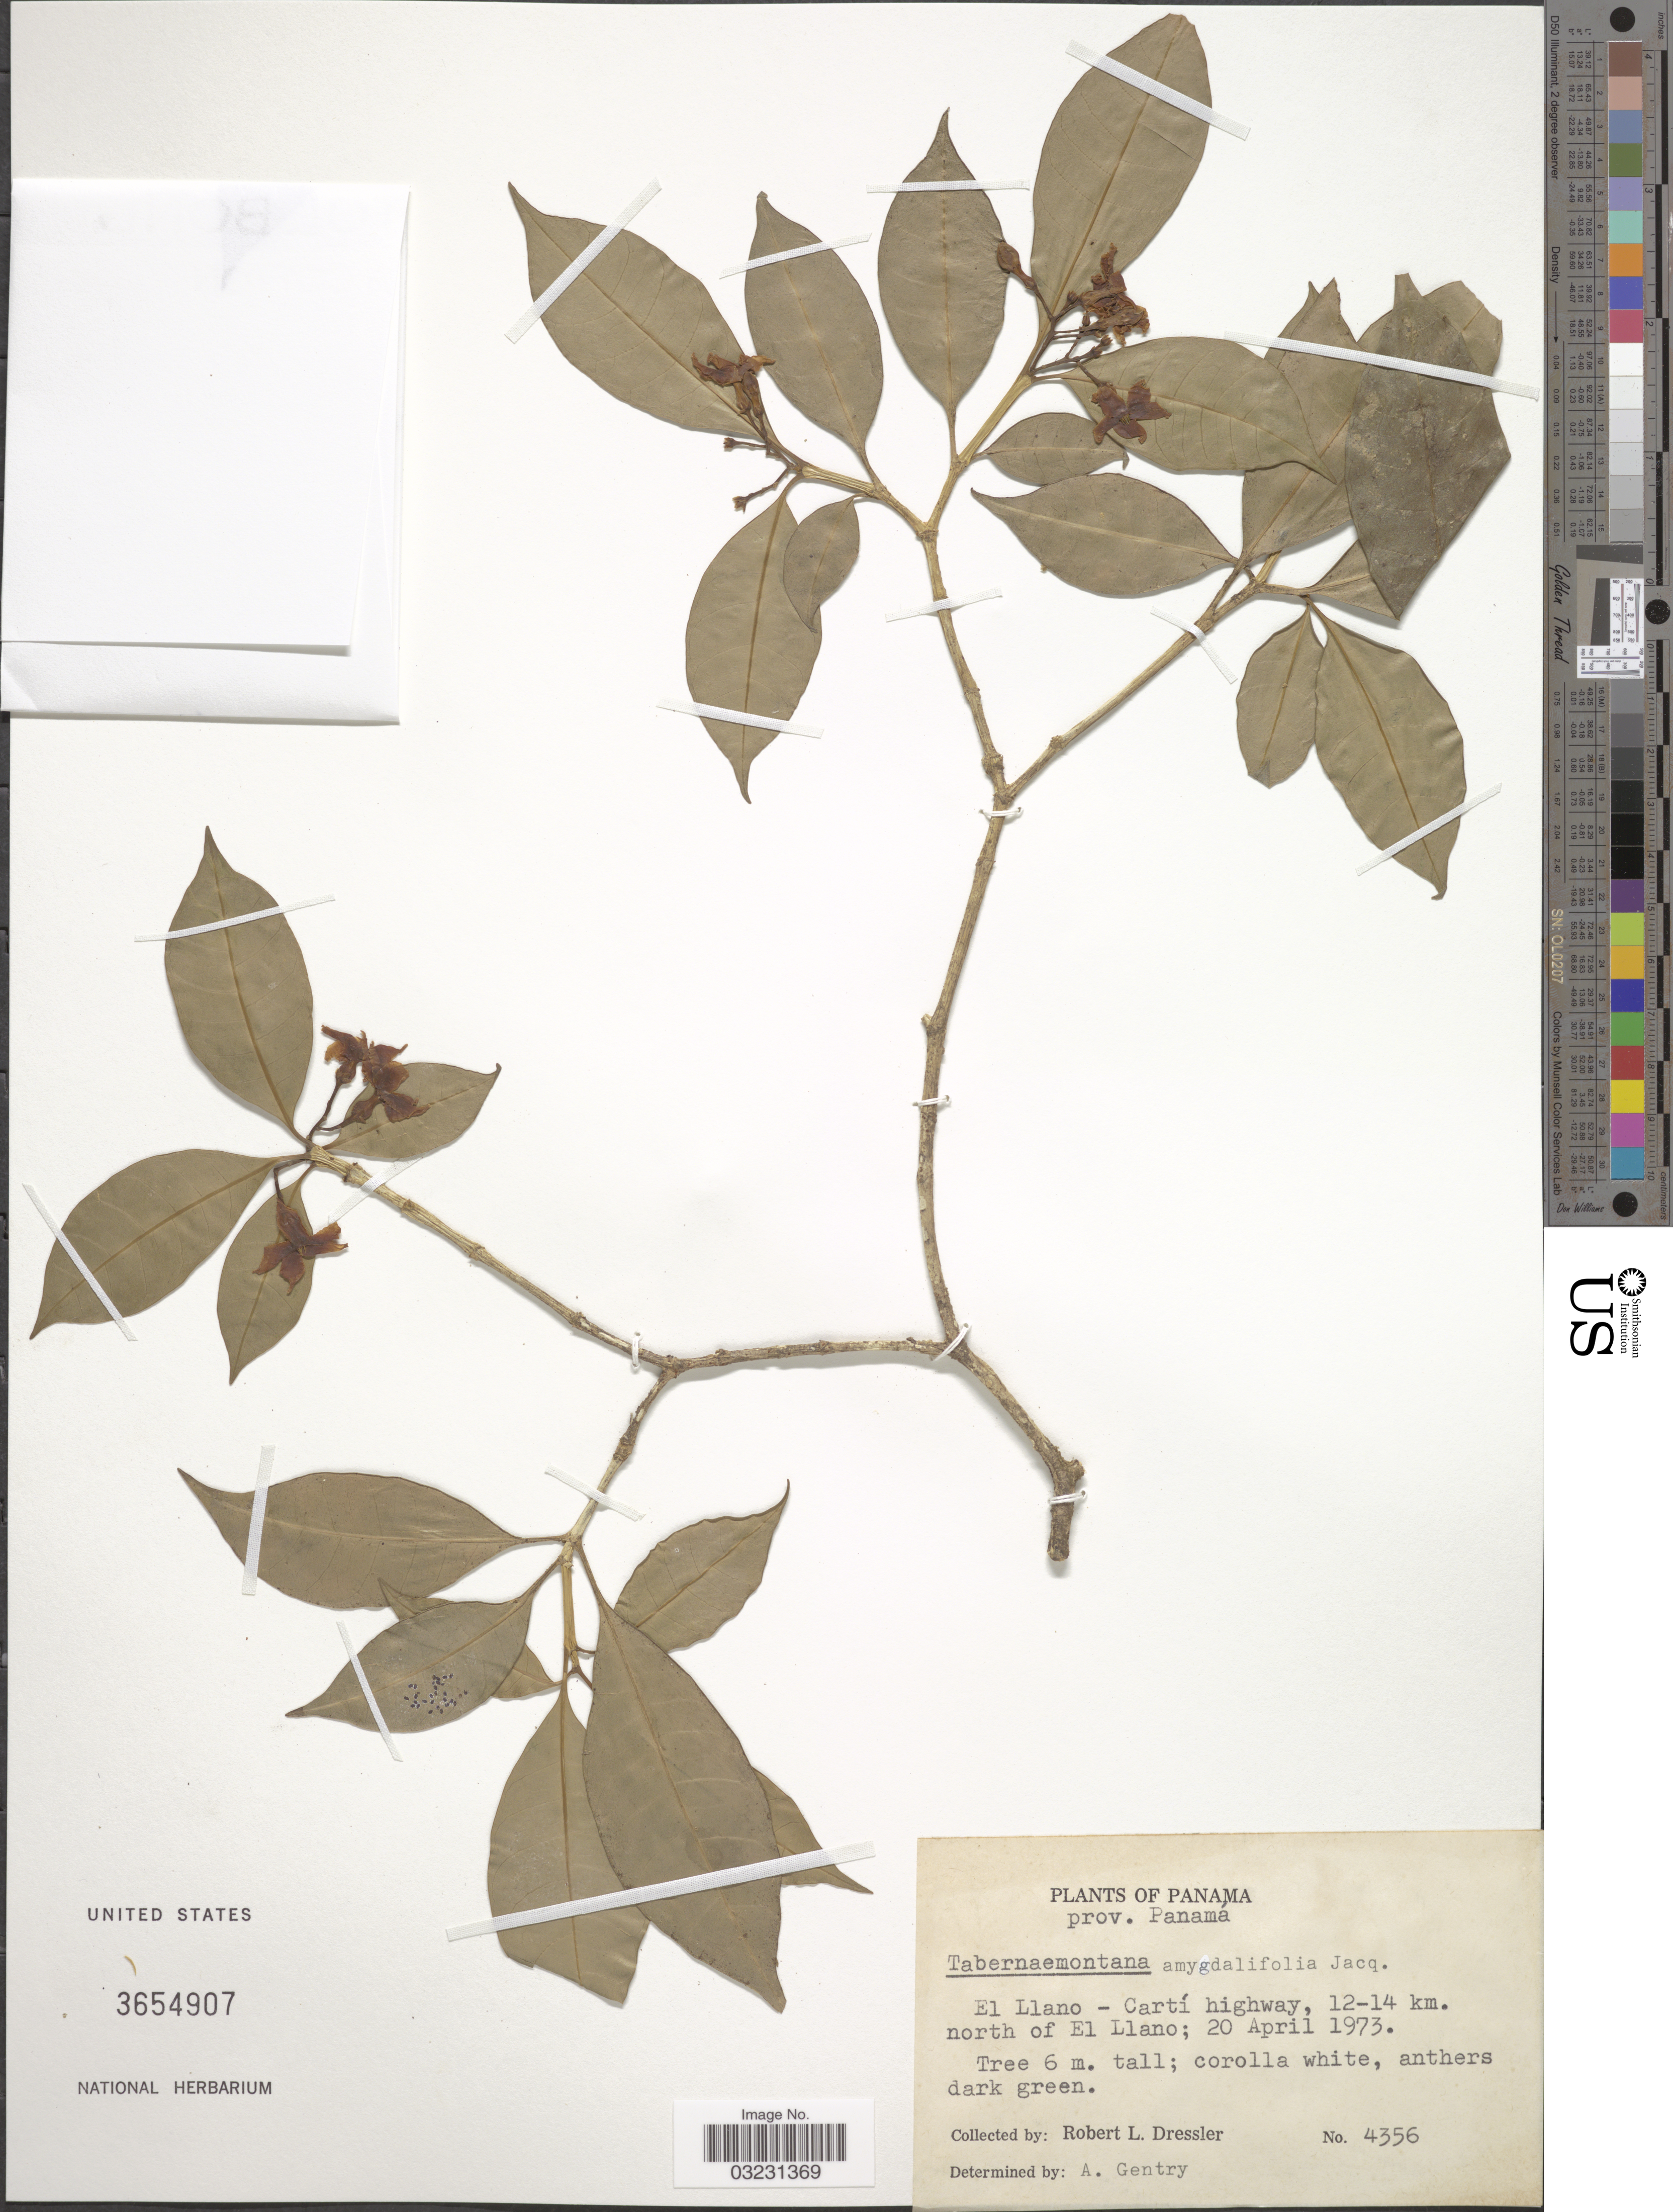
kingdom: Plantae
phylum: Tracheophyta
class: Magnoliopsida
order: Gentianales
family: Apocynaceae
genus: Tabernaemontana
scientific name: Tabernaemontana amygdalifolia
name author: Jacq.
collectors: R. Dressler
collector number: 4356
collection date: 1973-04-20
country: Panama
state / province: Panamá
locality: El Llano - Cartí highway, 12-14 km. north of El Llano.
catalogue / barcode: US 3654907